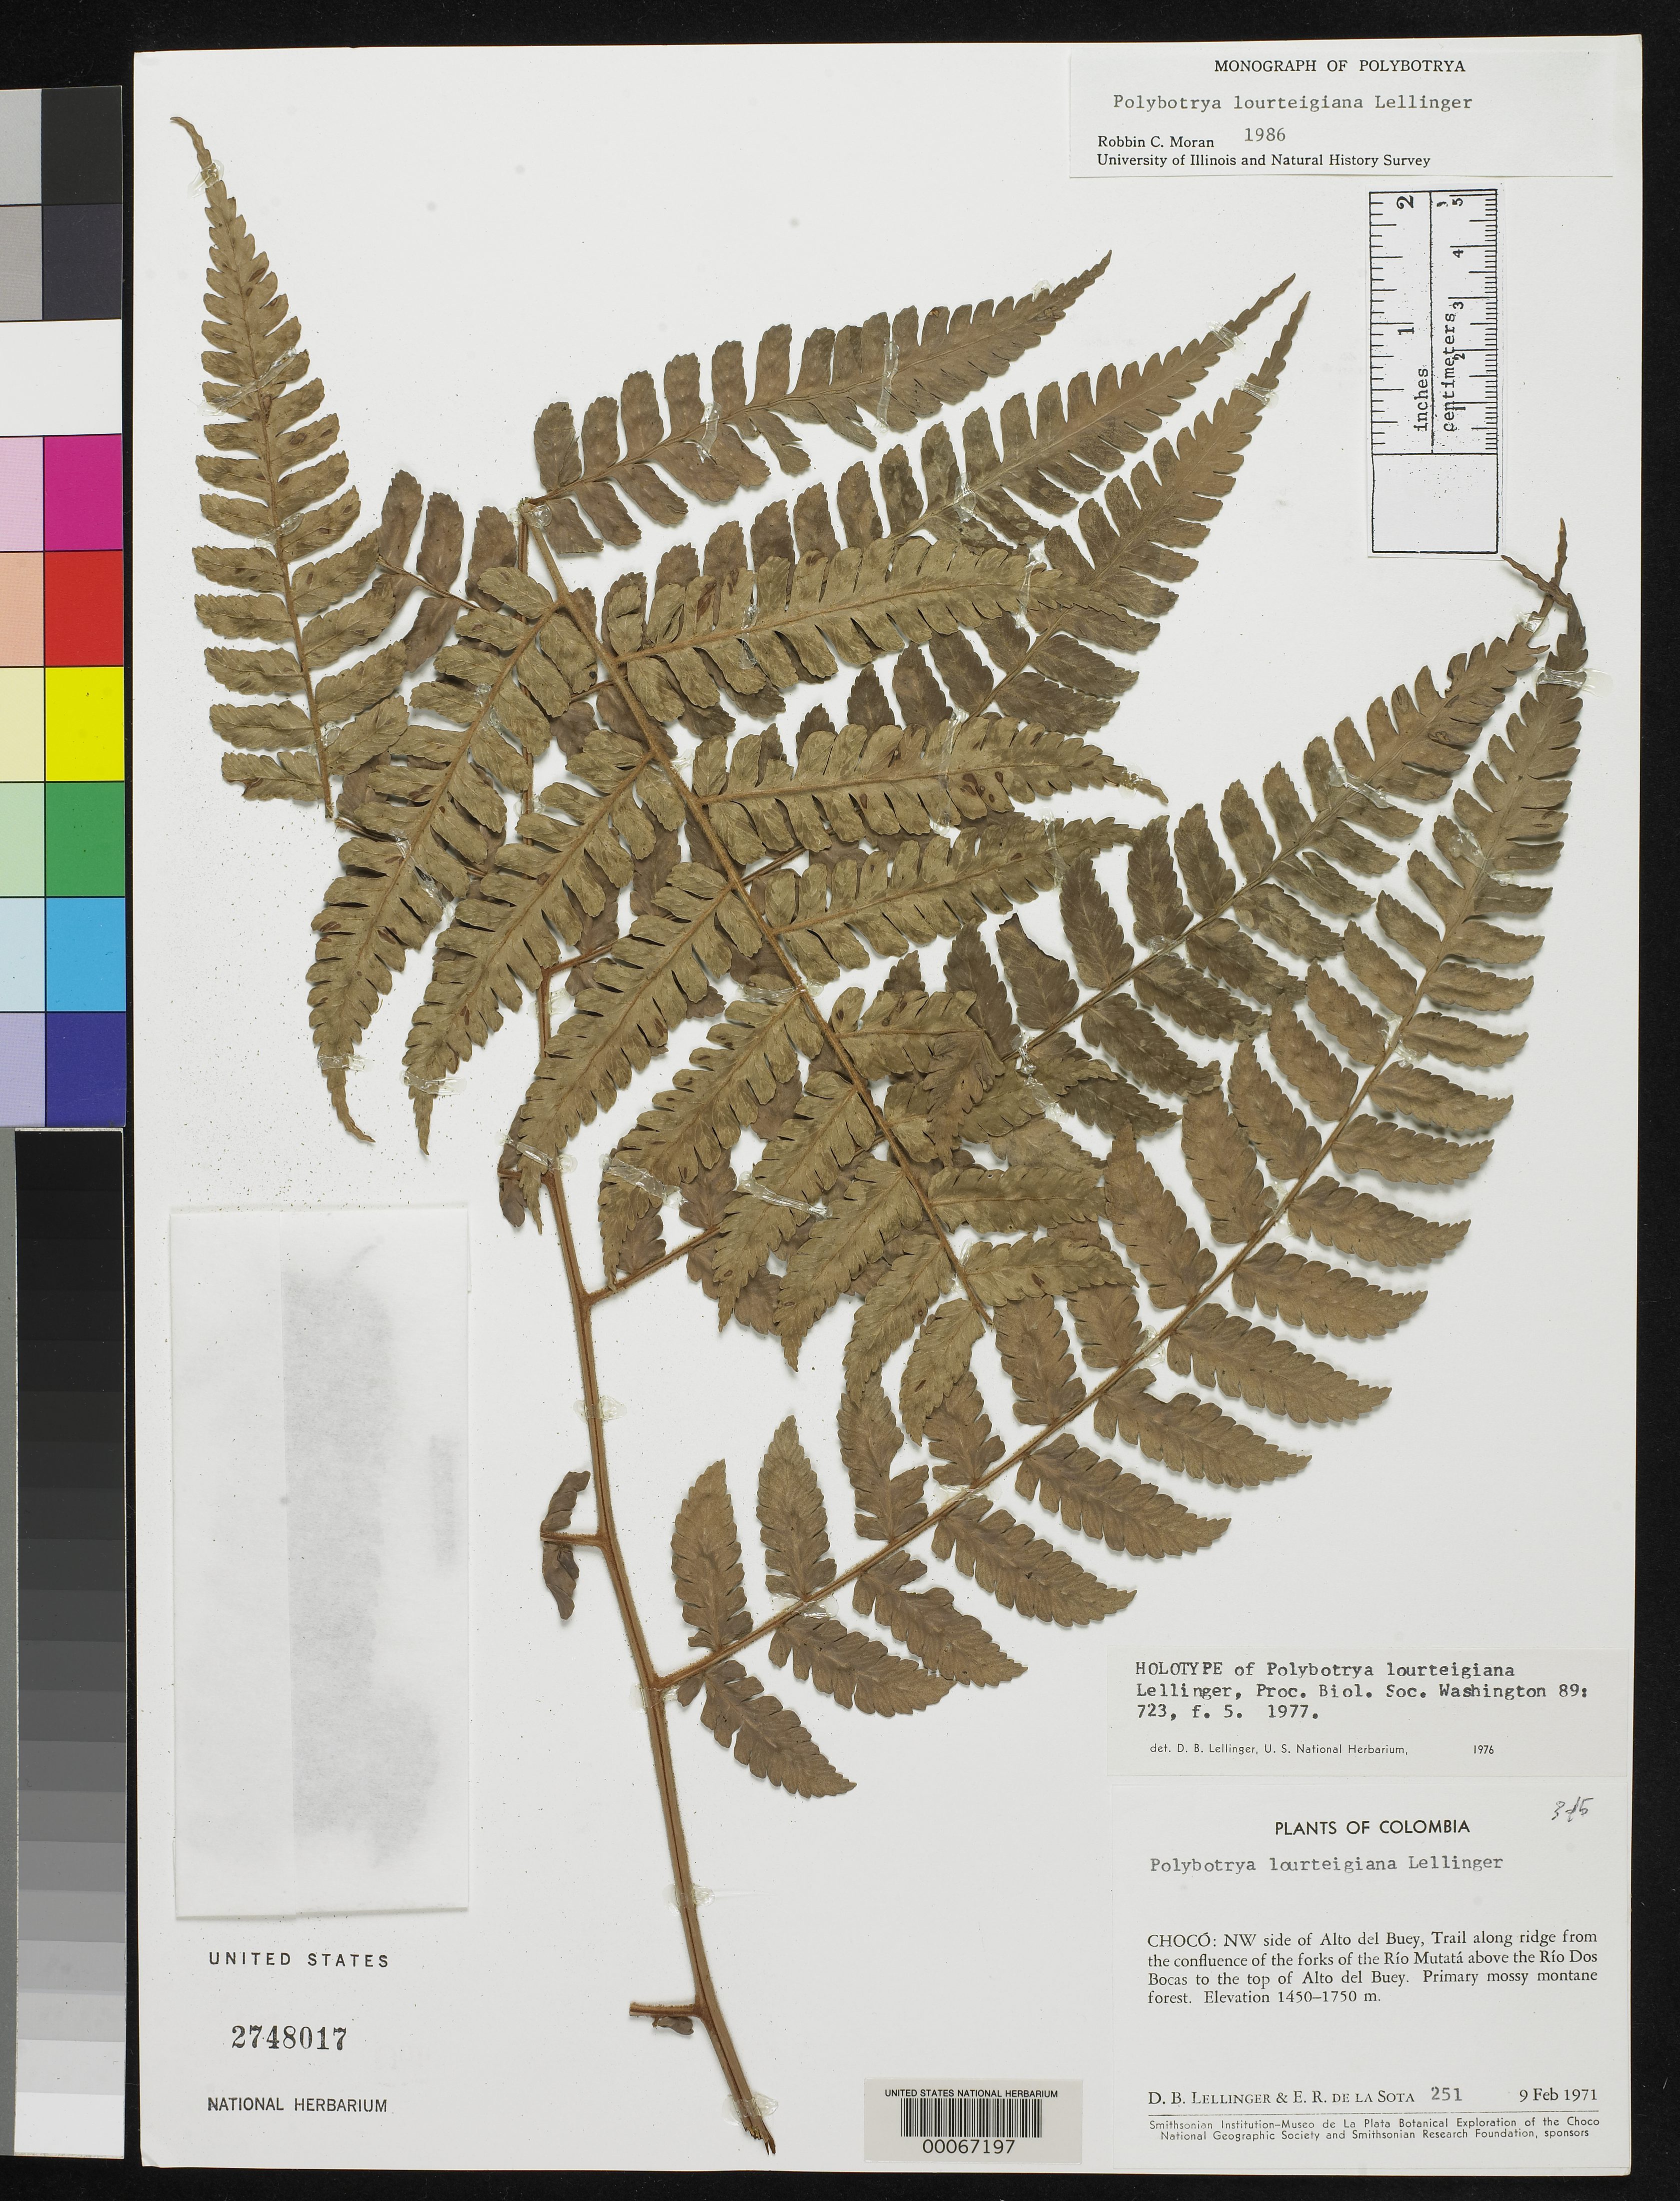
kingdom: Plantae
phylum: Tracheophyta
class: Polypodiopsida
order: Polypodiales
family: Dryopteridaceae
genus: Polybotrya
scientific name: Polybotrya lourteigiana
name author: Lellinger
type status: Holotype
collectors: D. B. Lellinger & E. R. de la Sota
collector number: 251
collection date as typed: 09 Feb 1971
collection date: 1971-02-09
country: Colombia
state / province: Chocó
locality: NW side of Alto del Buey.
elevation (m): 1450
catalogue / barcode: US 2748017